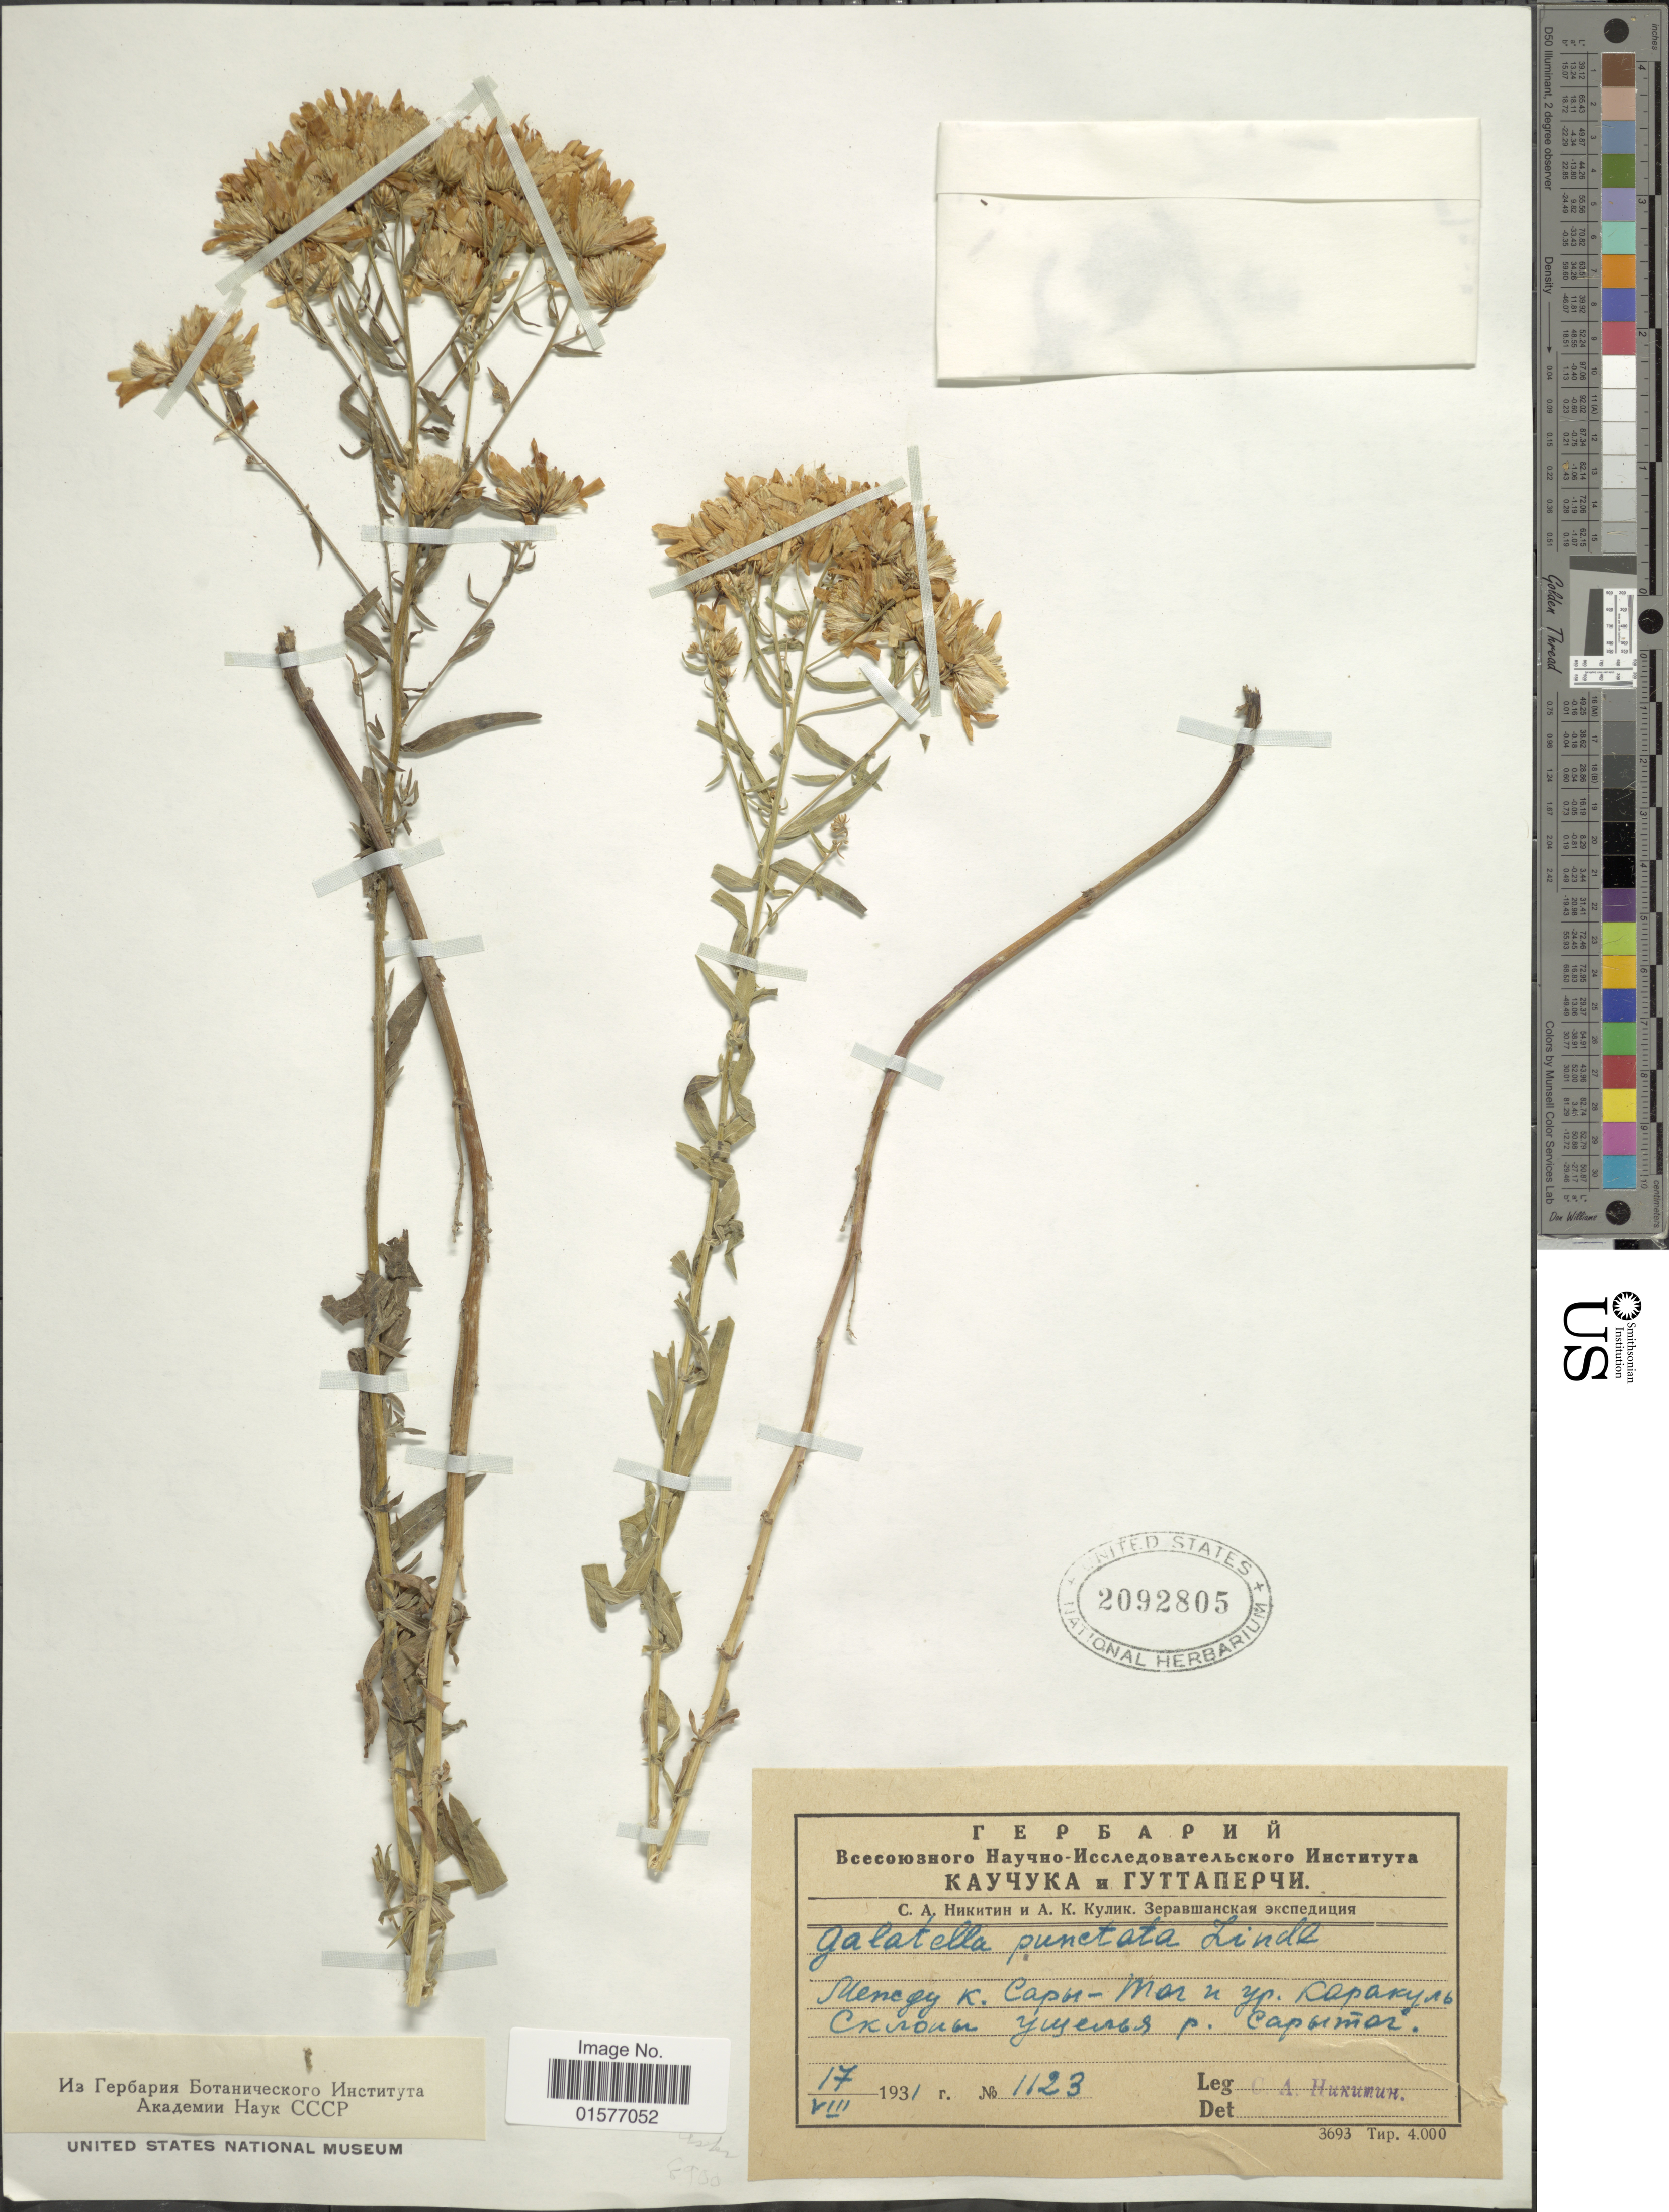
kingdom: Plantae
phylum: Tracheophyta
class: Magnoliopsida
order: Asterales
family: Asteraceae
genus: Linosyris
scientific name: Linosyris punctata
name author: (Moench) DC.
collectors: S. A. Nikitin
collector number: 1123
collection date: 1931-08-17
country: Uzbekistan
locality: Zeravshan region, between Sary-Tog and Karakul.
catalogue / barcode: US 2092805